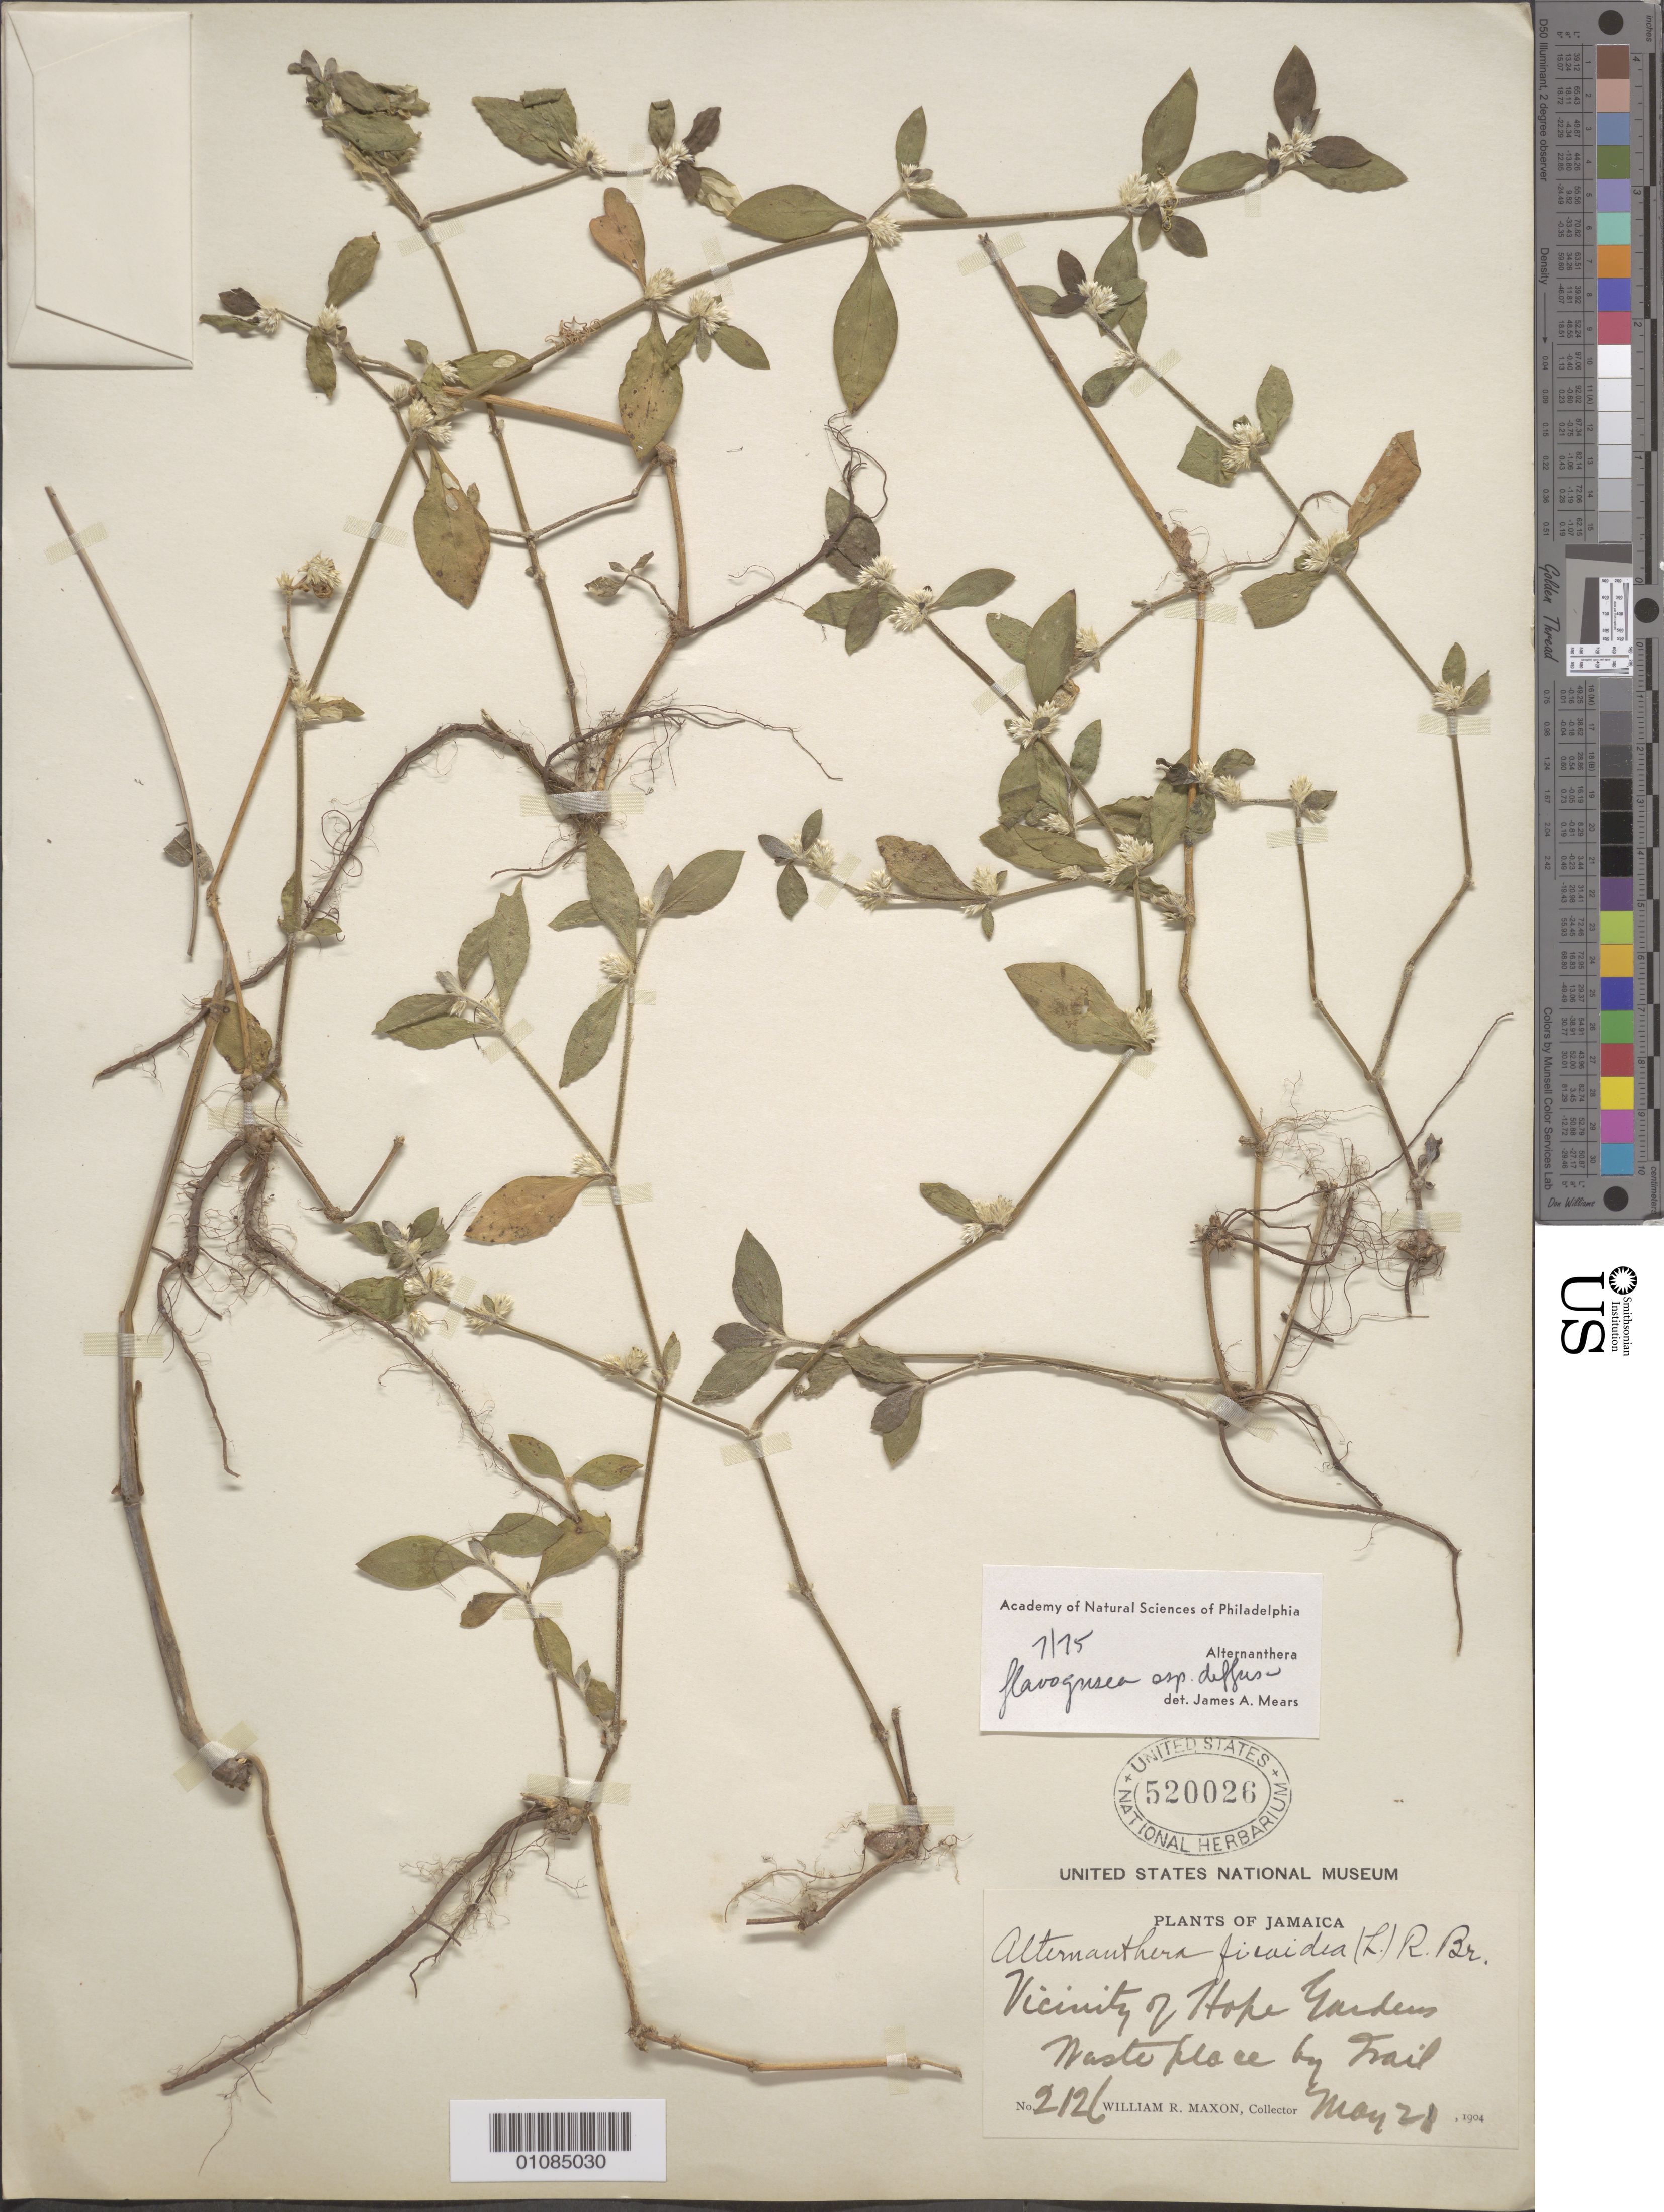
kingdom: Plantae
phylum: Tracheophyta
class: Magnoliopsida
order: Caryophyllales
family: Amaranthaceae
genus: Alternanthera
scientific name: Alternanthera flavogrisea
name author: Urb.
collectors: W. R. Maxon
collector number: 2126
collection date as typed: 28 May 1904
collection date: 1904-05-28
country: Jamaica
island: Jamaica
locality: Vicinity of Hope Eardum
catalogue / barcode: US 520026